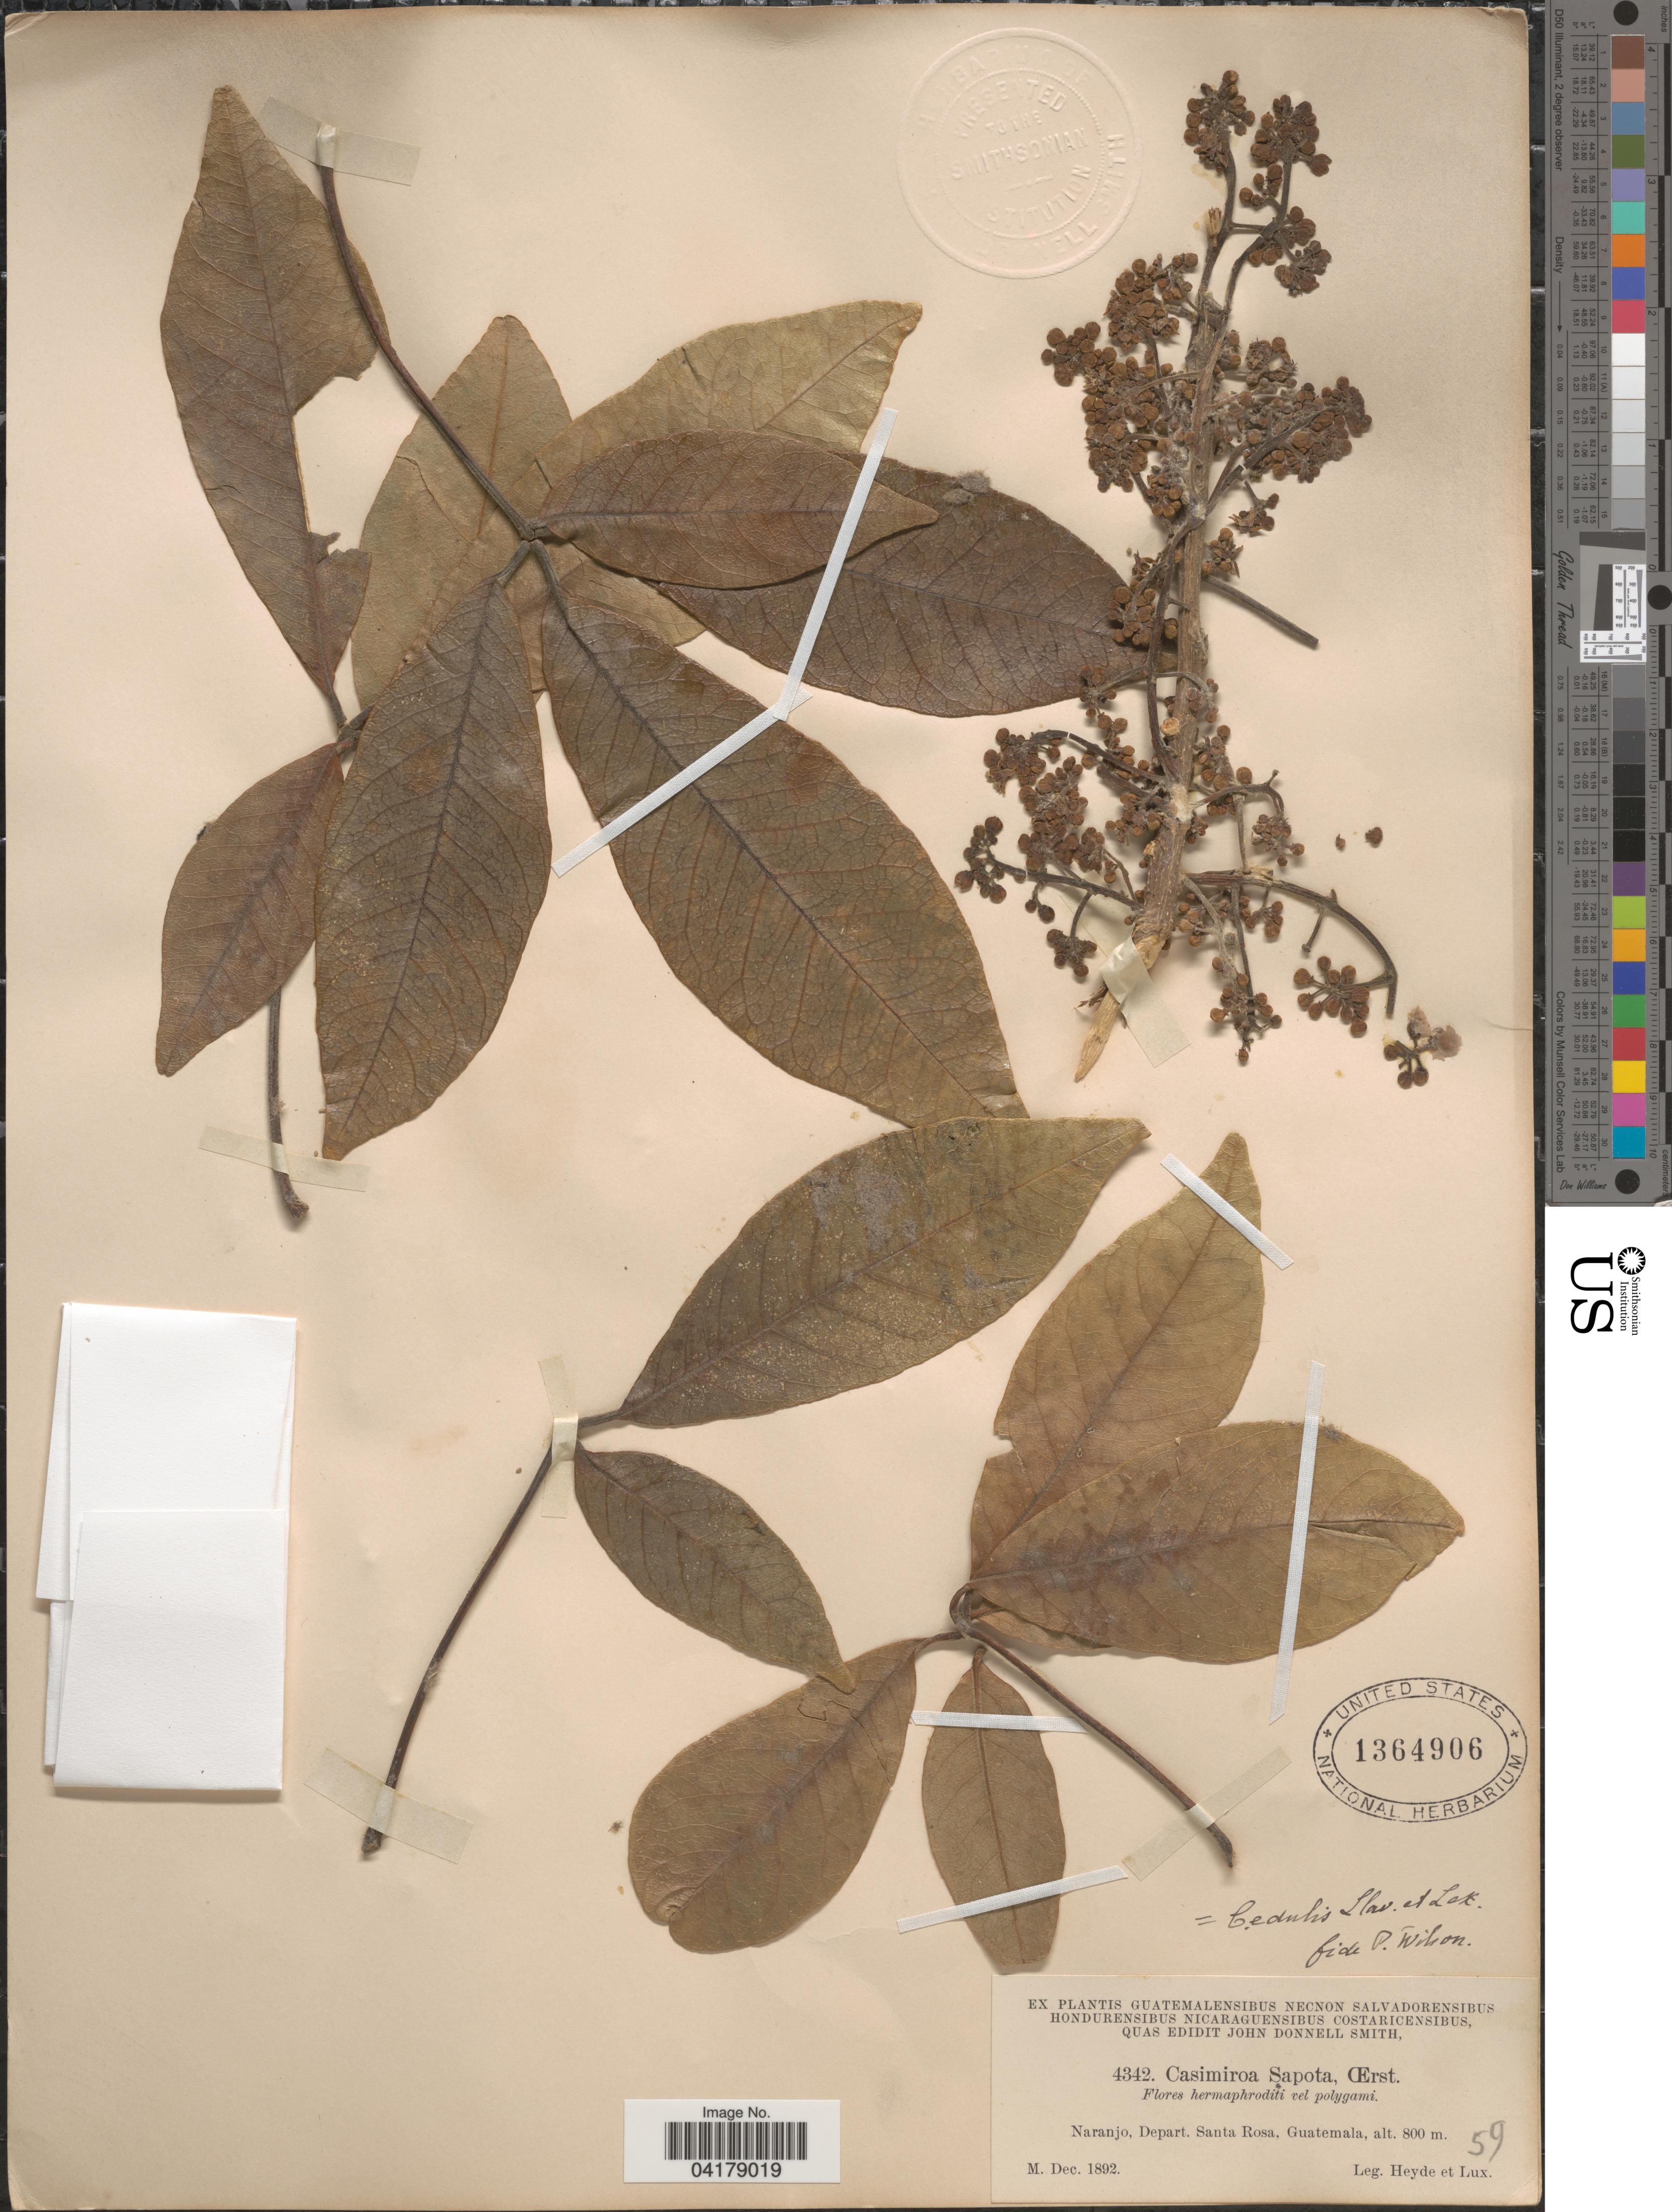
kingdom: Plantae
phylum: Tracheophyta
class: Magnoliopsida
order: Sapindales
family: Rutaceae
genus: Casimiroa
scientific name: Casimiroa sapota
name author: Oerst.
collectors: Heyde & Lux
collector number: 4342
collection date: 1892-12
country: Guatemala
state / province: Santa Rosa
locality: Naranjo, Depart. Santa Rosa.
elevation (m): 800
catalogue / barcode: US 1364906